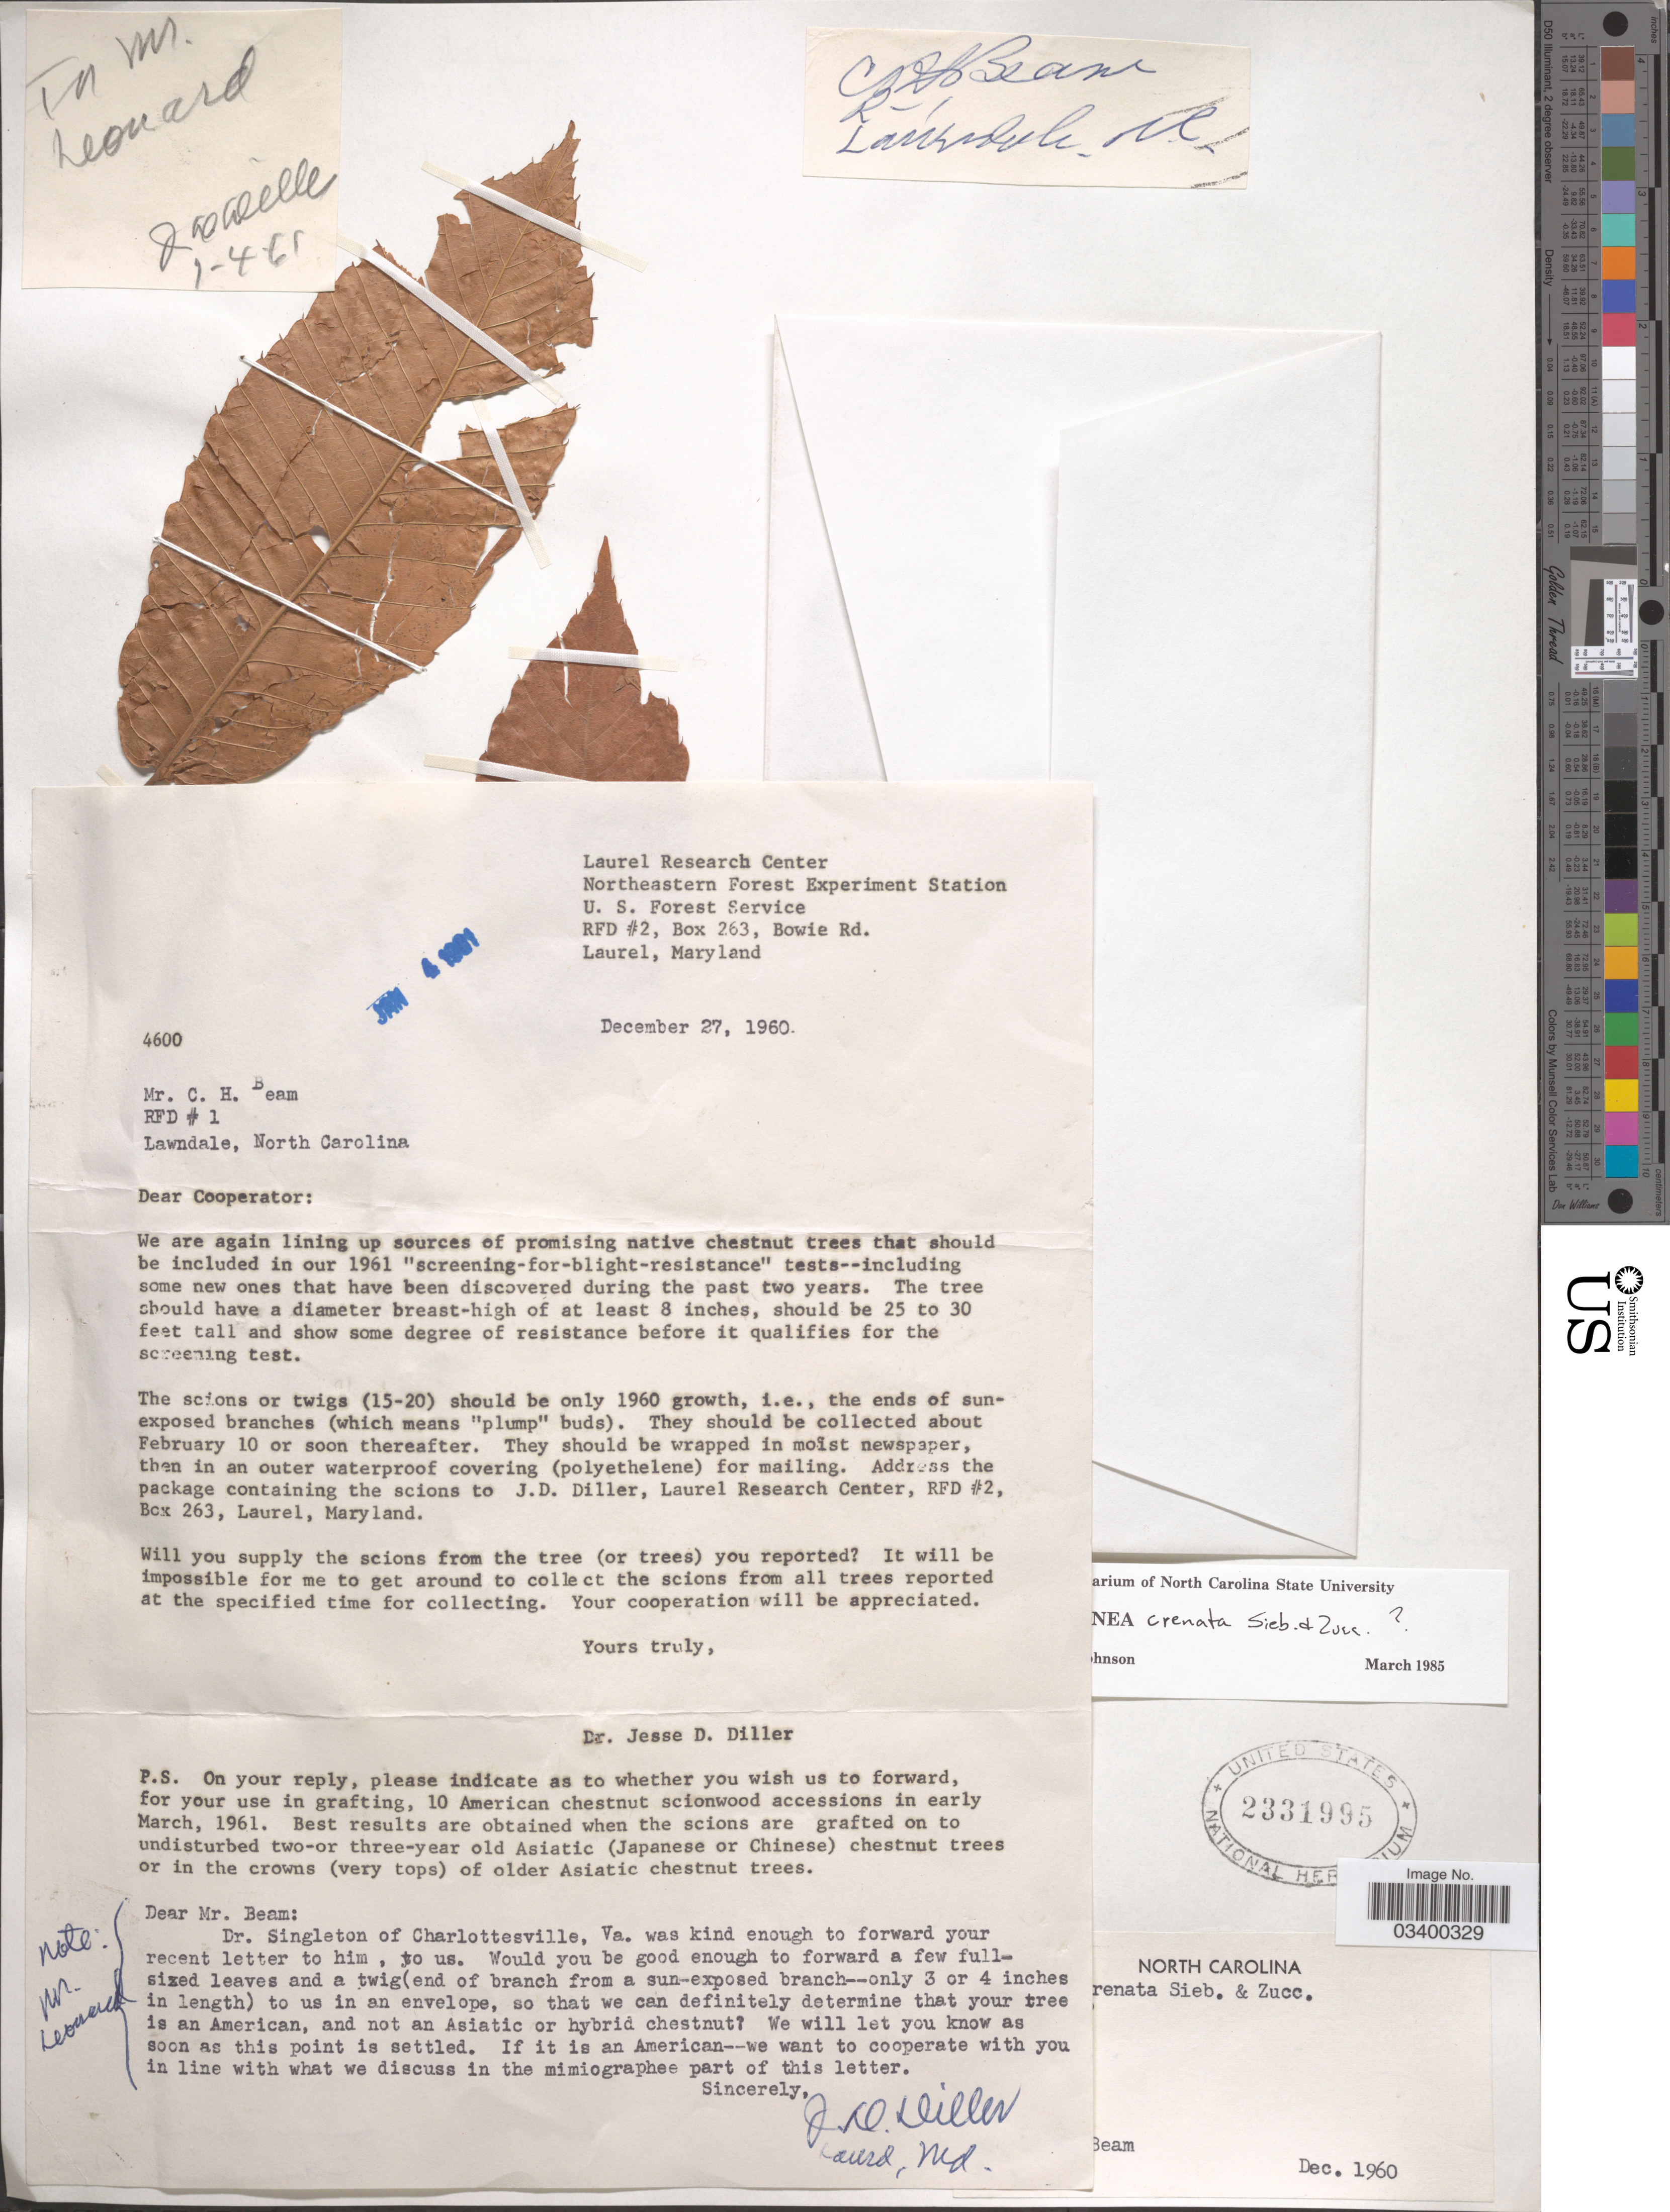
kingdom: Plantae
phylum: Tracheophyta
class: Magnoliopsida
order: Fagales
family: Fagaceae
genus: Castanea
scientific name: Castanea crenata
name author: Siebold & Zucc.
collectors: C. Beam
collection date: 1960-12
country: United States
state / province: North Carolina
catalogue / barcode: US 2331995